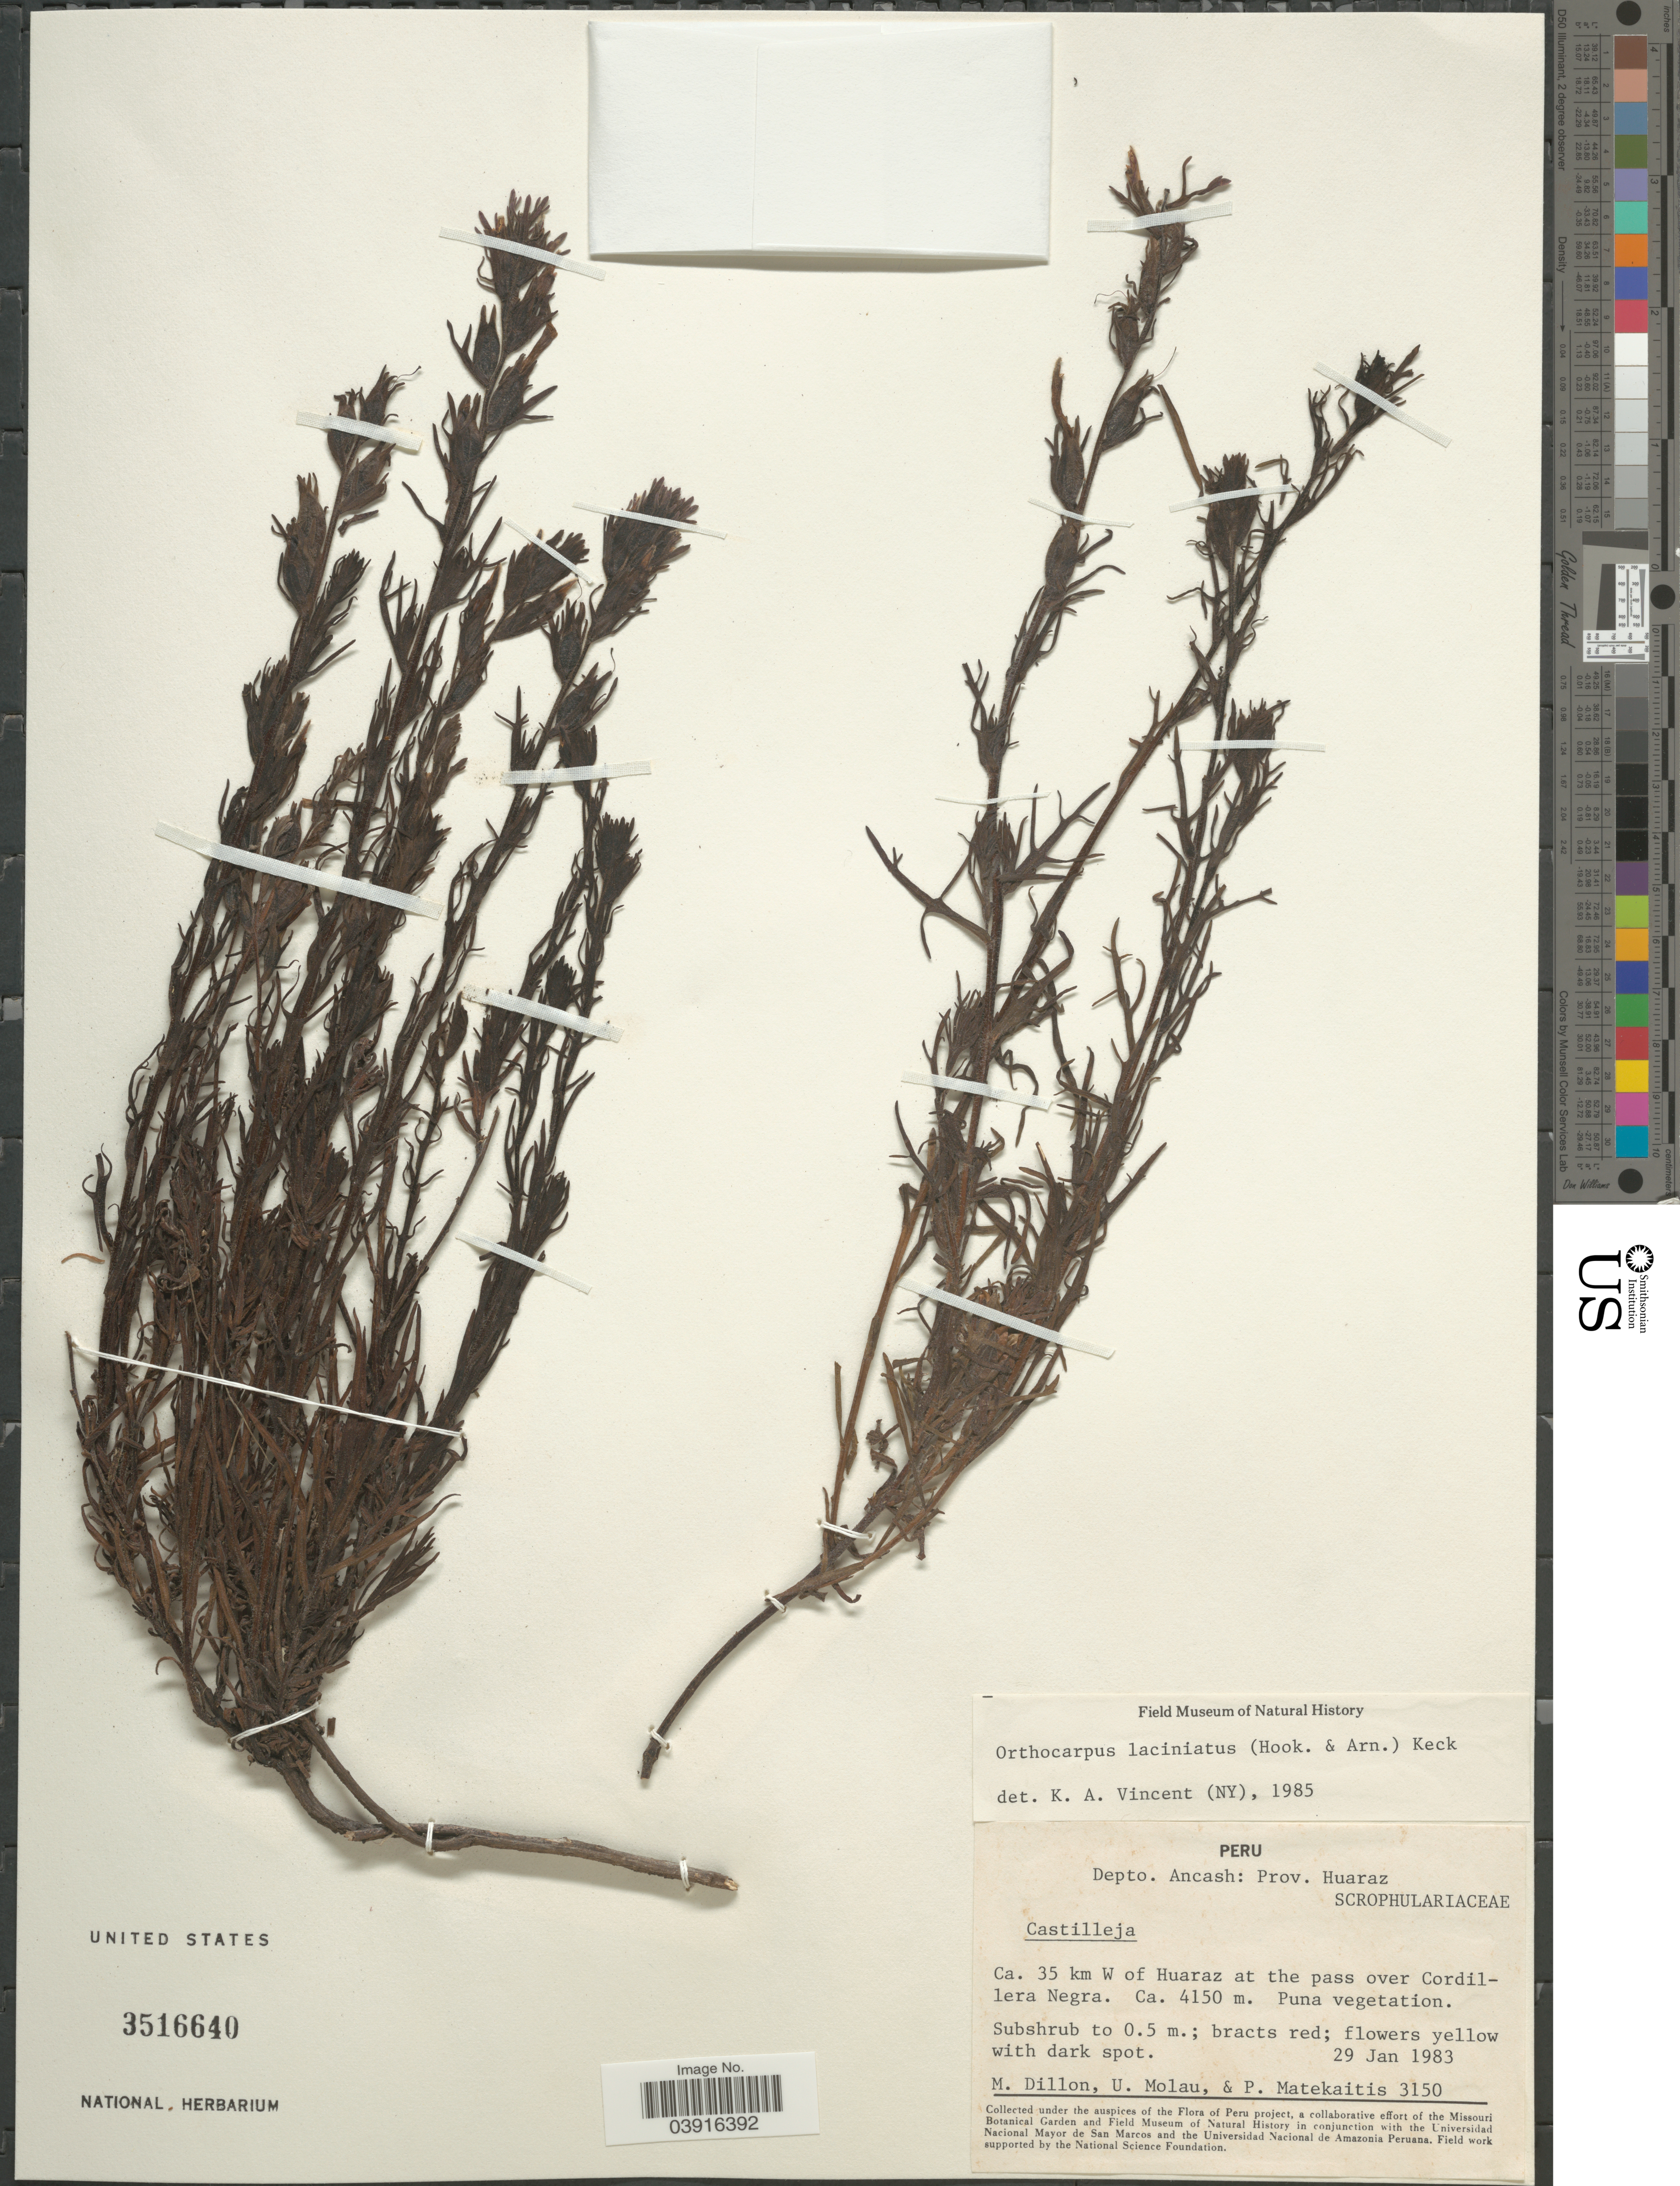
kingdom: Plantae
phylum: Tracheophyta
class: Magnoliopsida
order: Lamiales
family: Orobanchaceae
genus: Castilleja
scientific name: Castilleja laciniata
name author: Hook. & Arn.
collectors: M. O. Dillon, U. Molau & P. Matekaitis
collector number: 3150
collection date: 1983-01-29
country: Peru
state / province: Ancash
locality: Depto. Ancash: Prov. Huaraz. Ca. 35 km W of Huaraz at the pass over Cordillera Negra.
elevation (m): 4150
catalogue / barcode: US 3516640